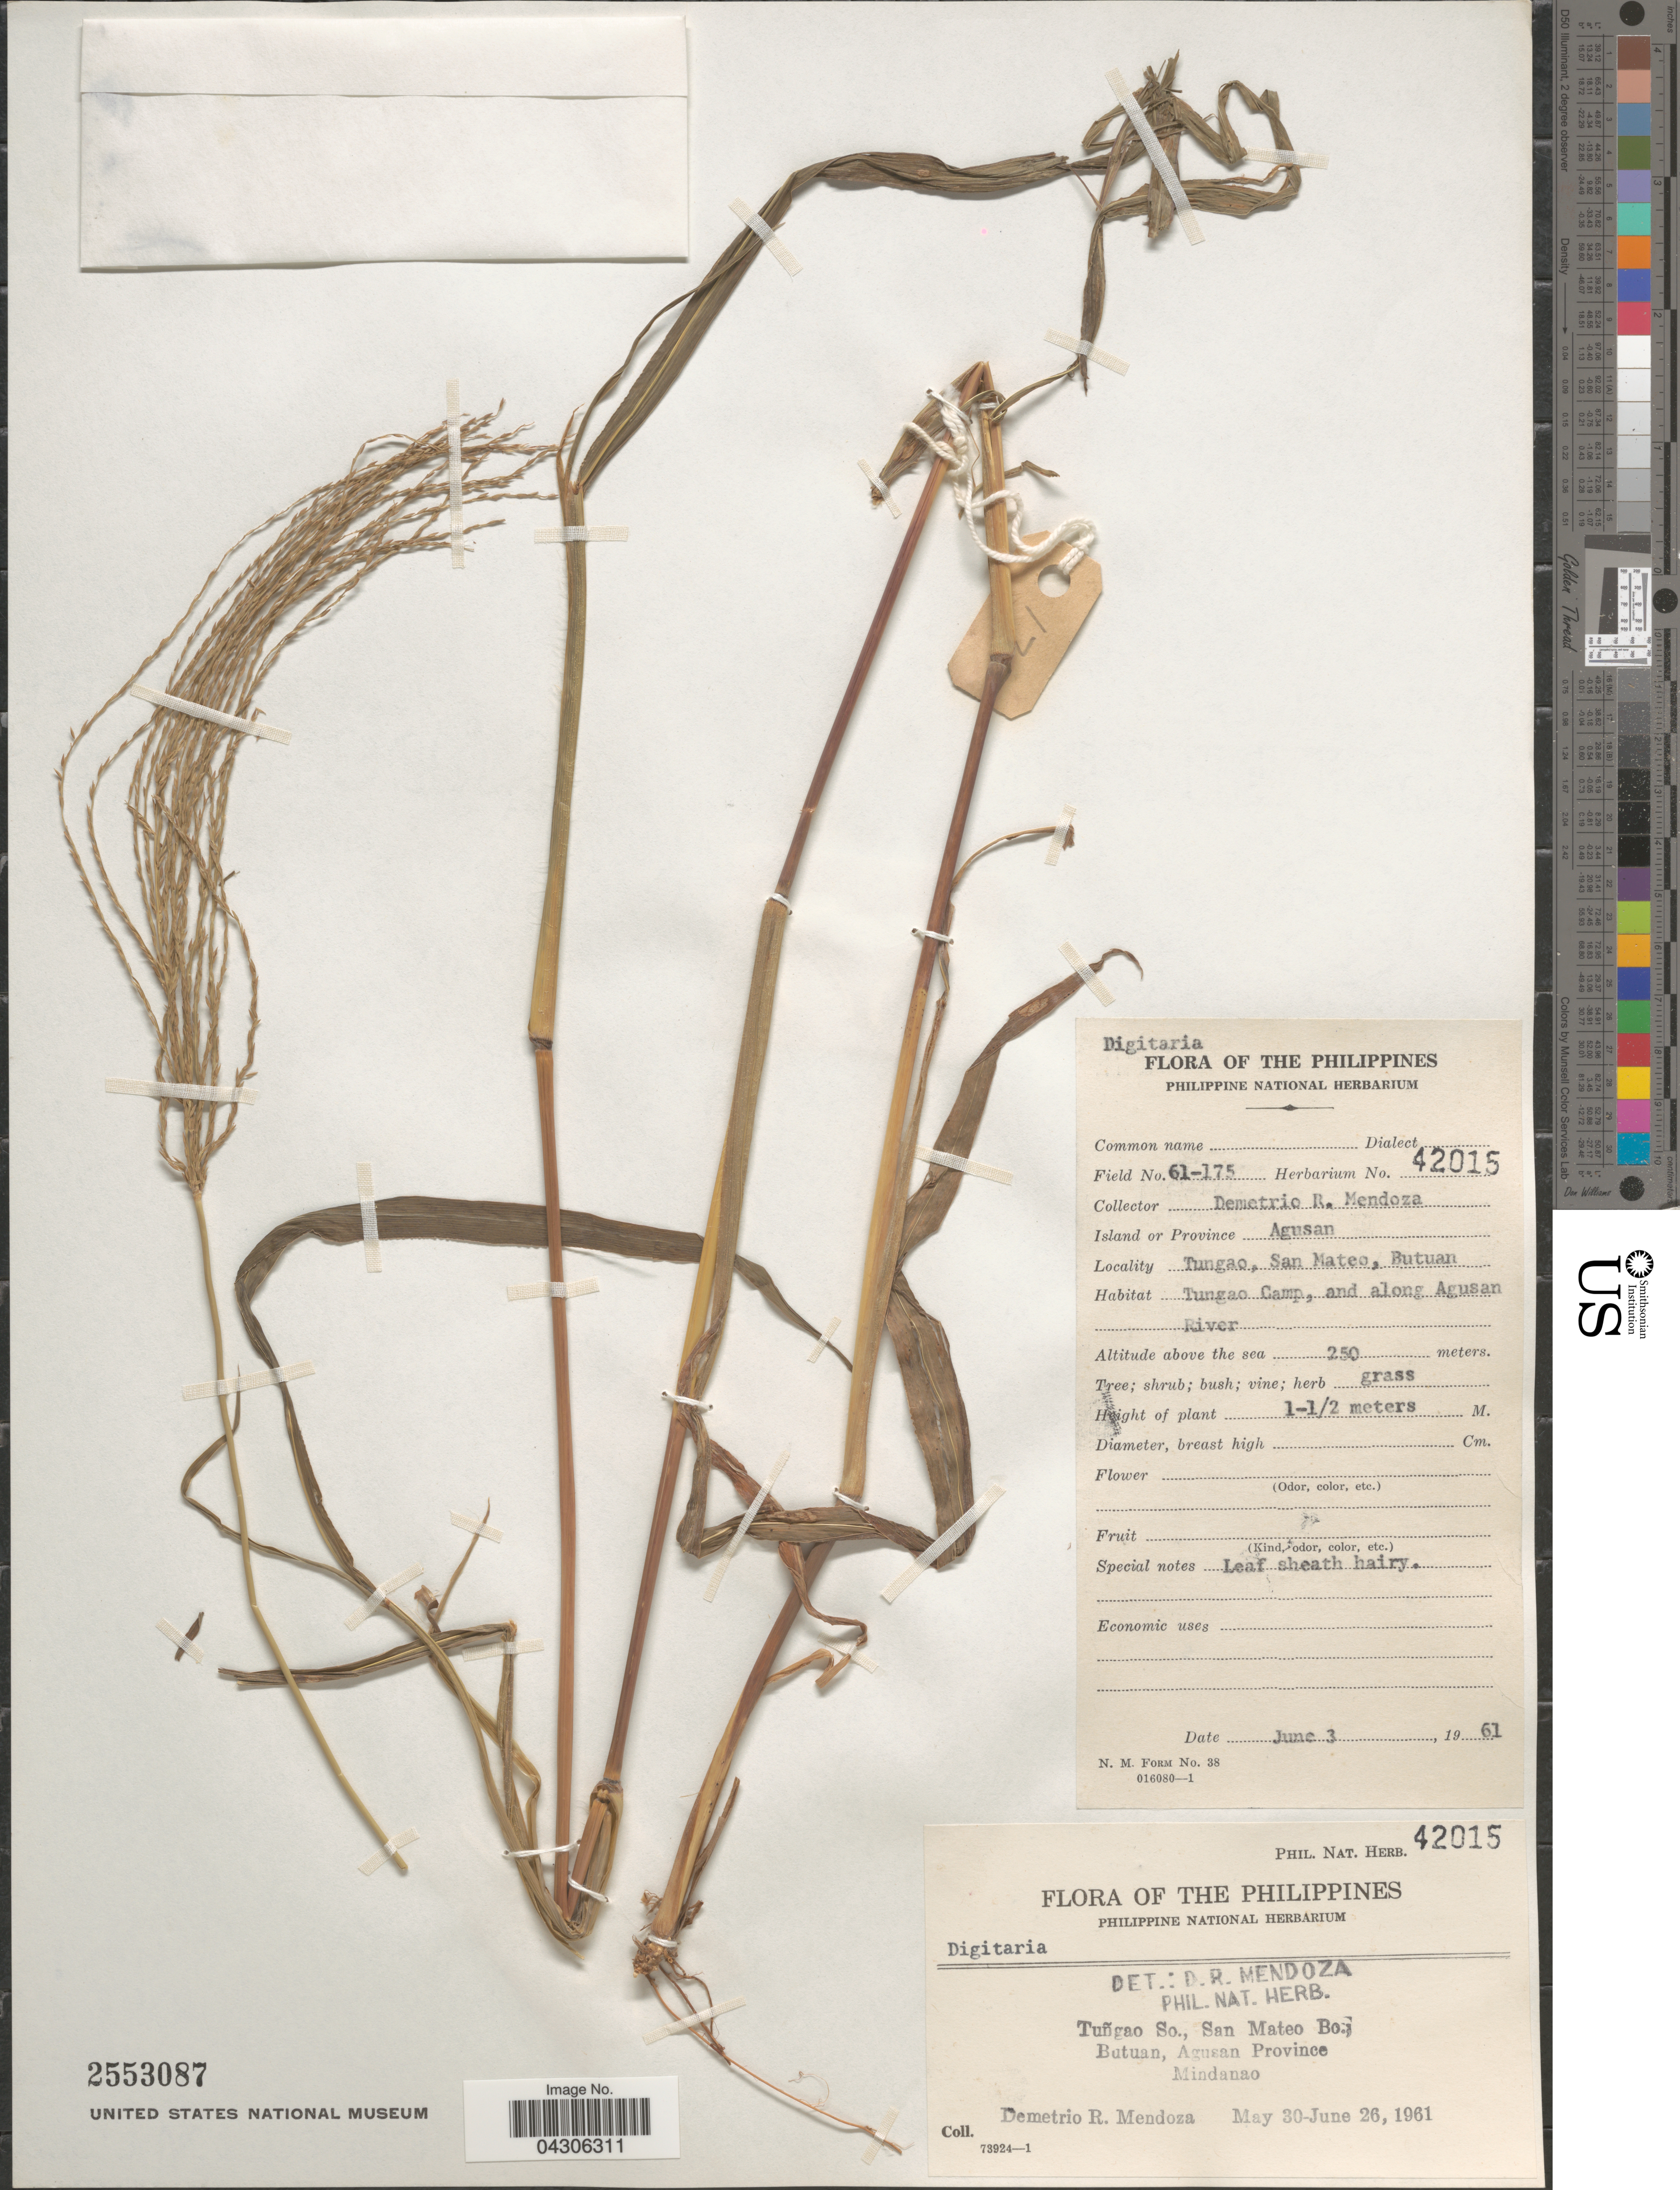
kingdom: Plantae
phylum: Tracheophyta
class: Liliopsida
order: Poales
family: Poaceae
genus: Digitaria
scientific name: Digitaria sp.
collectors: D. Mendoza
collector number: Phil. Nat. Herb. 42015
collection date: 1961-06-03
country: Philippines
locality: Tuñgao So., San Mateo Bo. Butuan, Agusan Province. Mindanao. Tungao Camp, and along Agusan River.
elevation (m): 250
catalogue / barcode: US 2553087